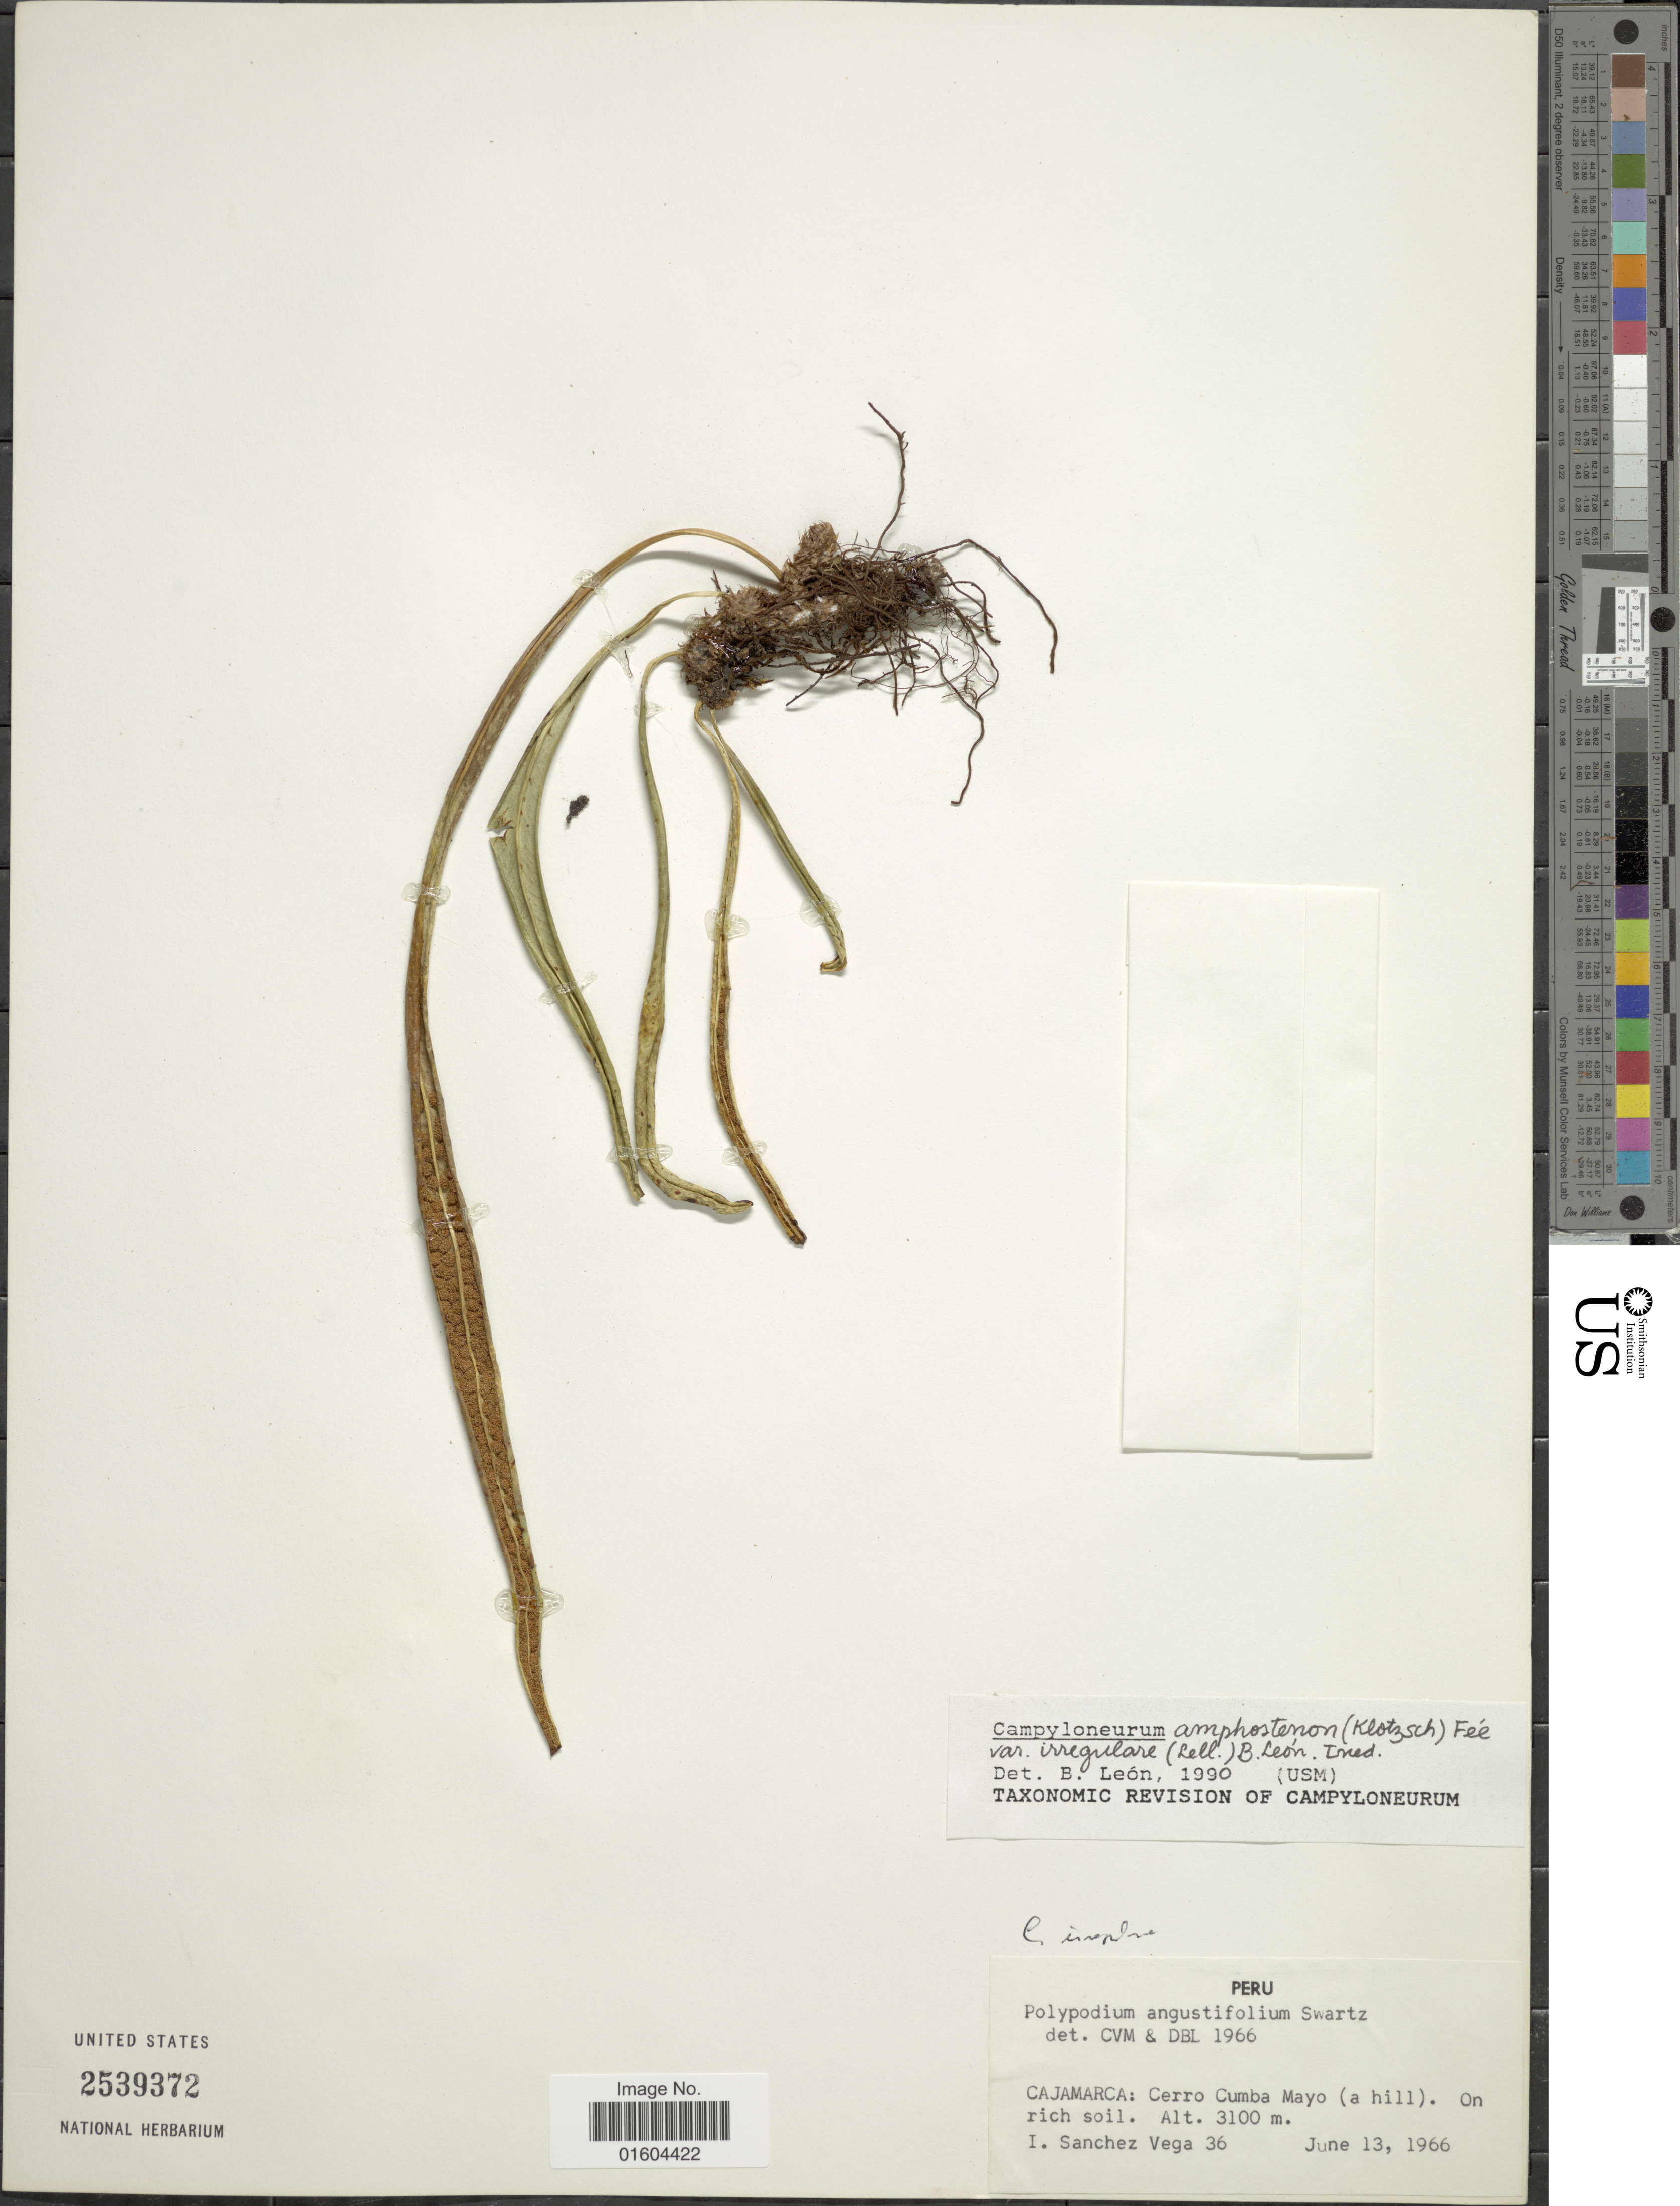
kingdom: Plantae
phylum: Tracheophyta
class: Polypodiopsida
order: Polypodiales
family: Polypodiaceae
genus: Campyloneurum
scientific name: Campyloneurum irregulare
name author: Lellinger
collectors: I. Sánchez Vega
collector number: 36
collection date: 1966-06-13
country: Peru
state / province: Cajamarca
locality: Peru, Cajamarca: Cerro Cumba Mayo (a hill).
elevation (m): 3100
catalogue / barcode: US 2539372